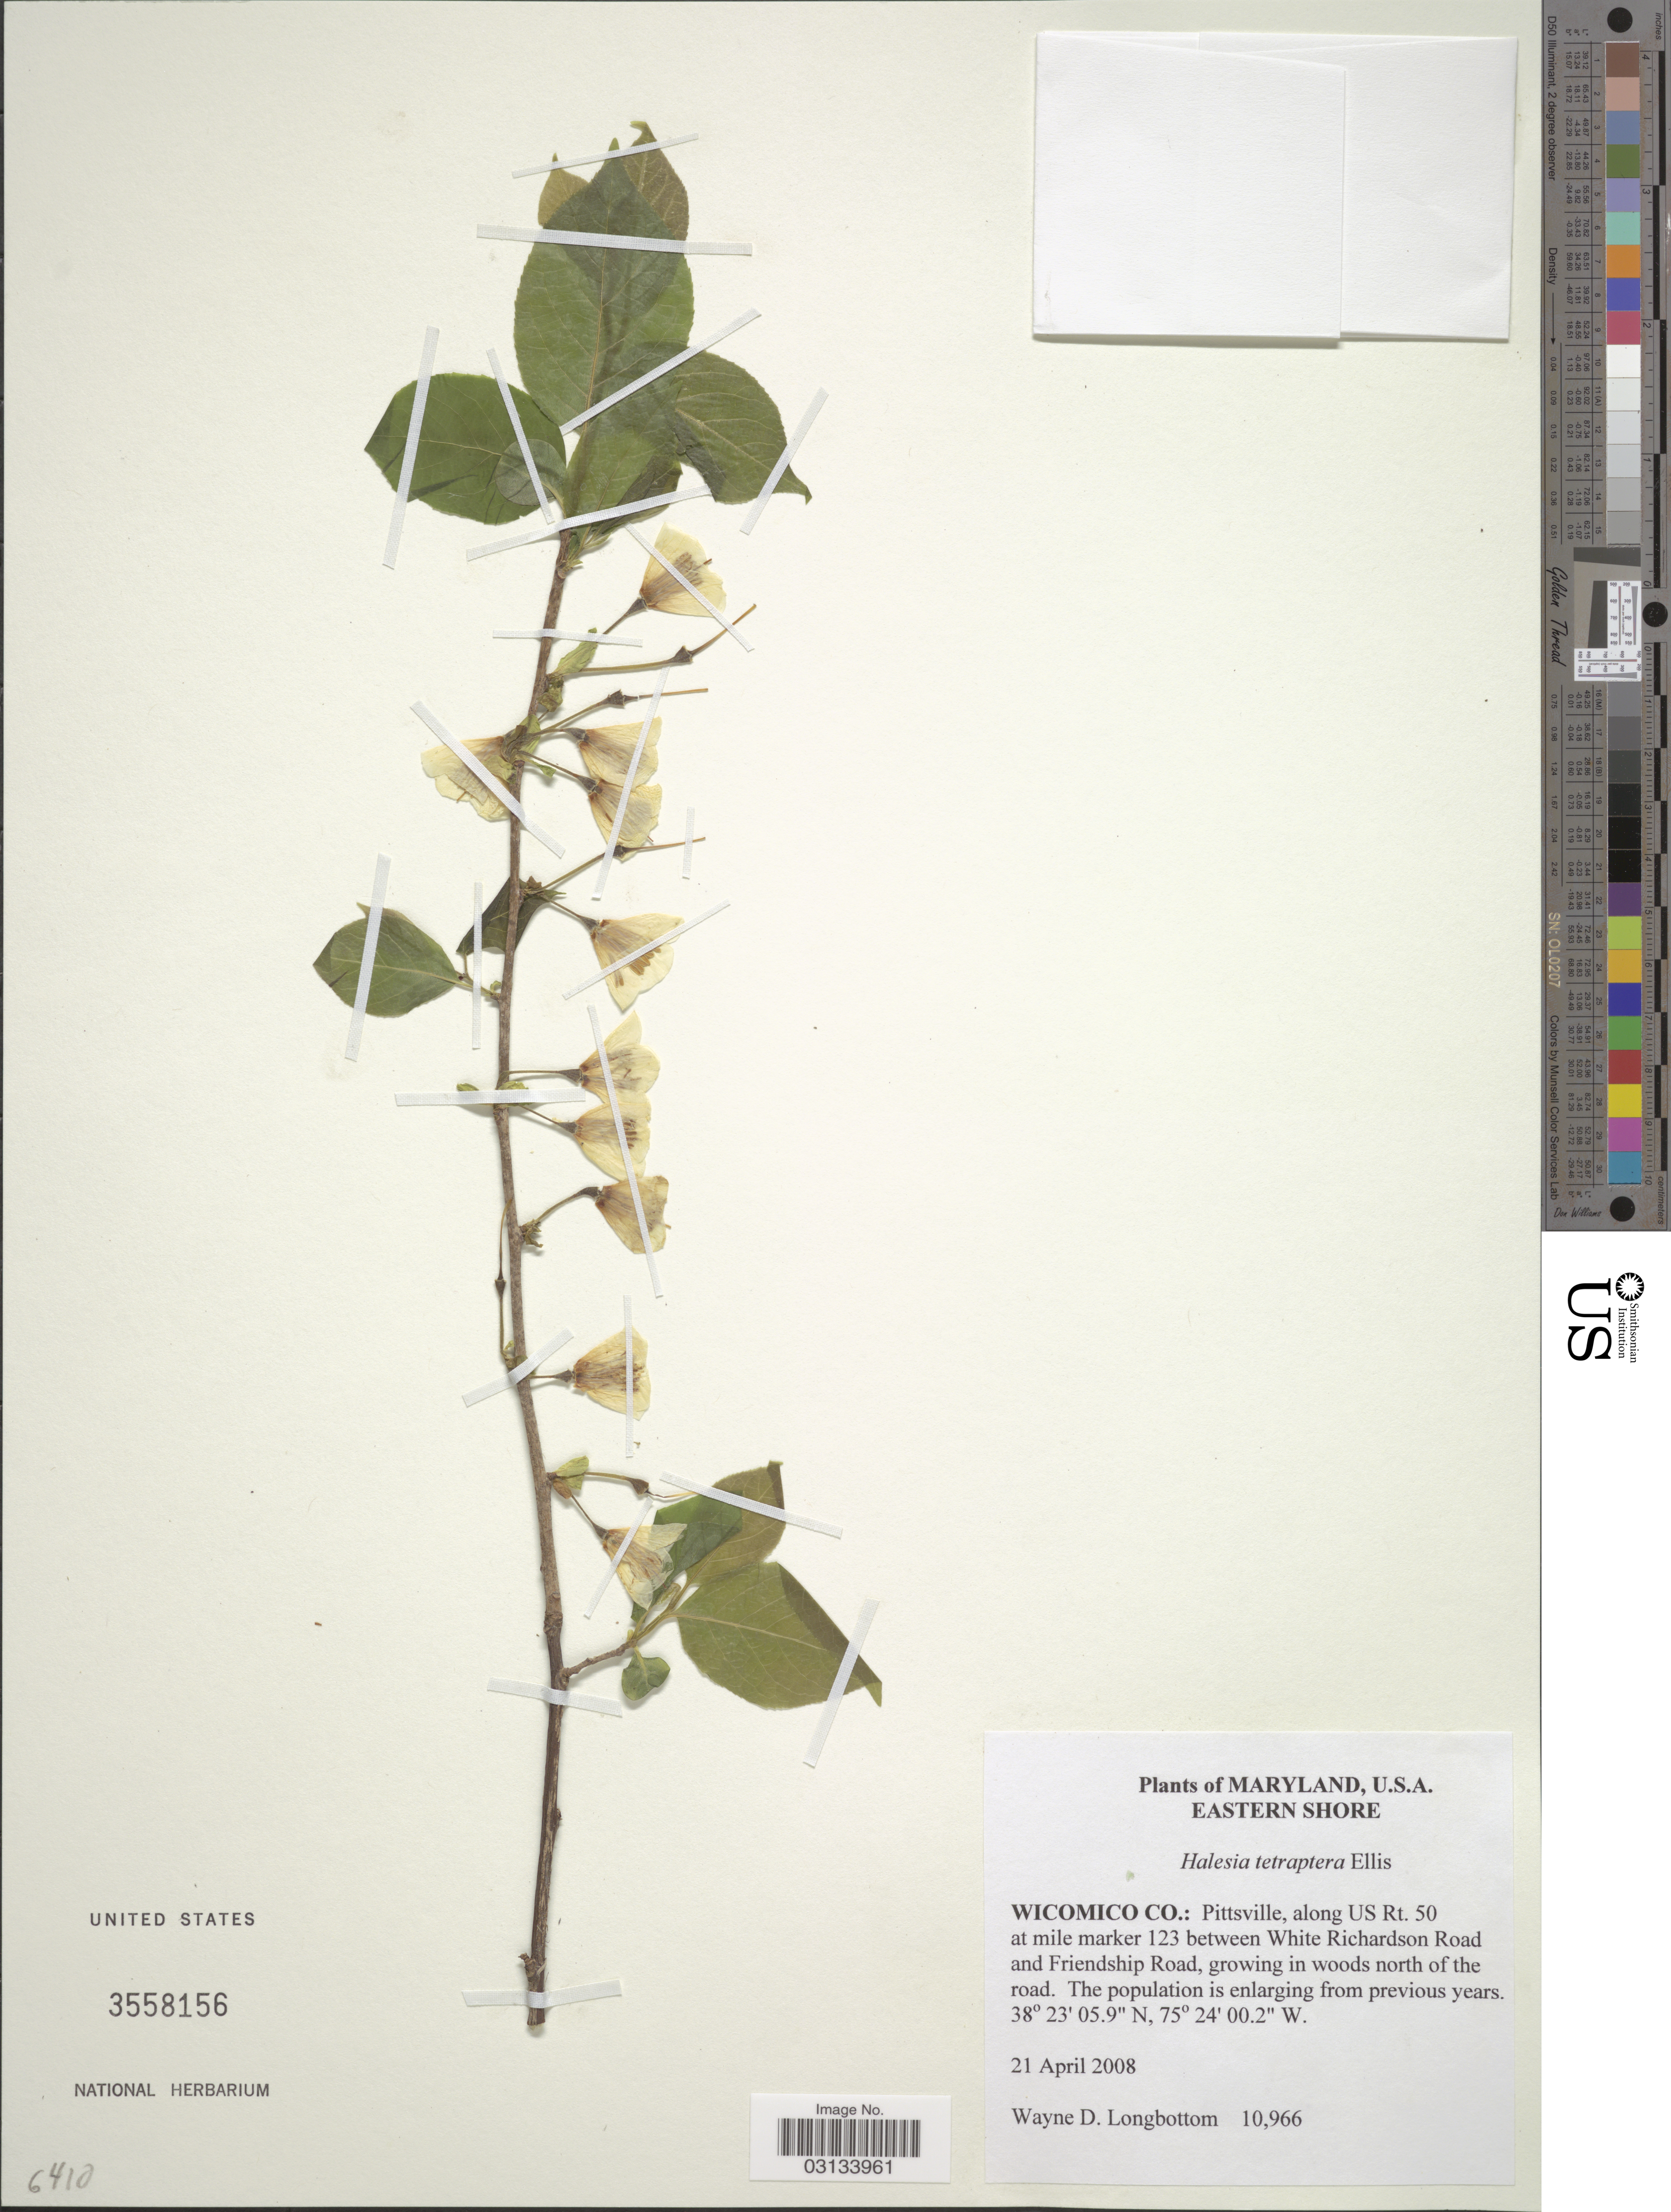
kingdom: Plantae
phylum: Tracheophyta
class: Magnoliopsida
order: Ericales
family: Styracaceae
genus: Halesia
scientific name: Halesia tetraptera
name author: J. Ellis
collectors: W. D. Longbottom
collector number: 10966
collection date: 2008-04-21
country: United States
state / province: Maryland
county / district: Wicomico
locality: U.S.A. Eastern Shore. Wicomico Co.: Pittsville, along US Rt. 50 at mile marker 123 between White Richardson Road and Friendship Road, in woods north of the road.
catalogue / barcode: US 3558156